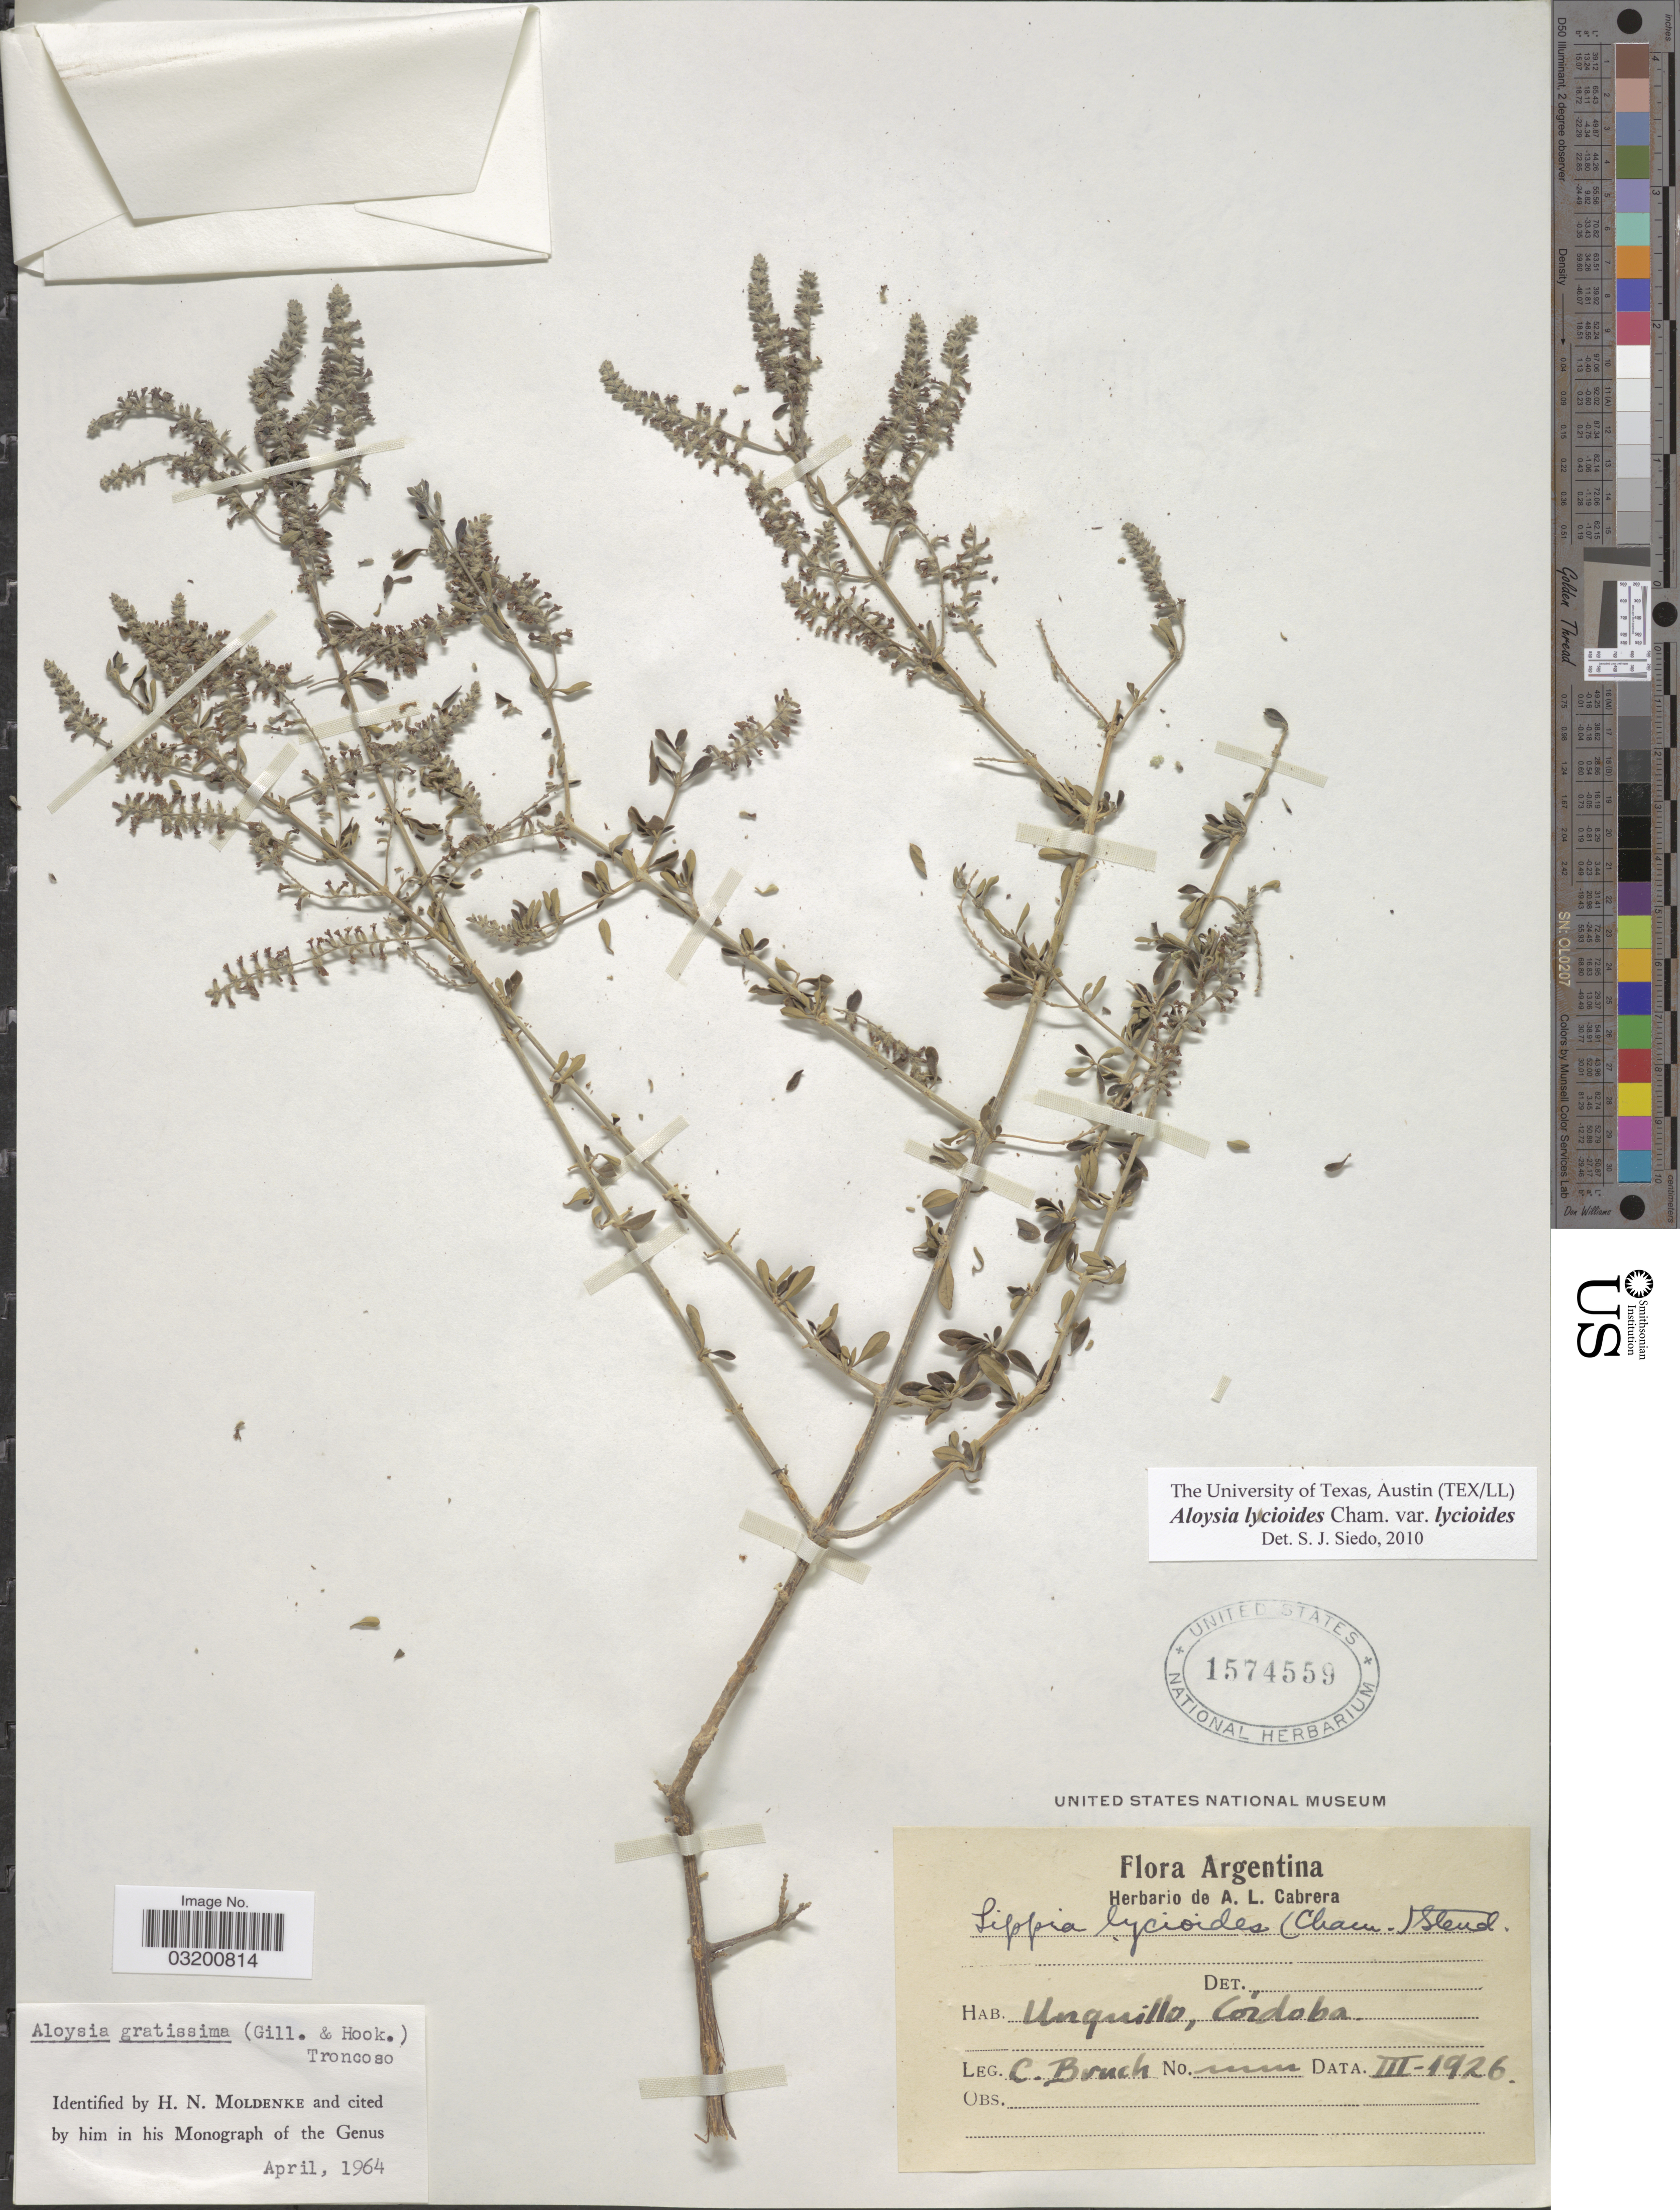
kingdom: Plantae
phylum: Tracheophyta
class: Magnoliopsida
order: Lamiales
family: Verbenaceae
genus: Aloysia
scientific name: Aloysia lycioides var. lycioides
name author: Cham.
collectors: C. Bruch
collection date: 1926-03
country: Colombia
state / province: Córdoba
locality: Unquillo.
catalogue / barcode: US 1574559